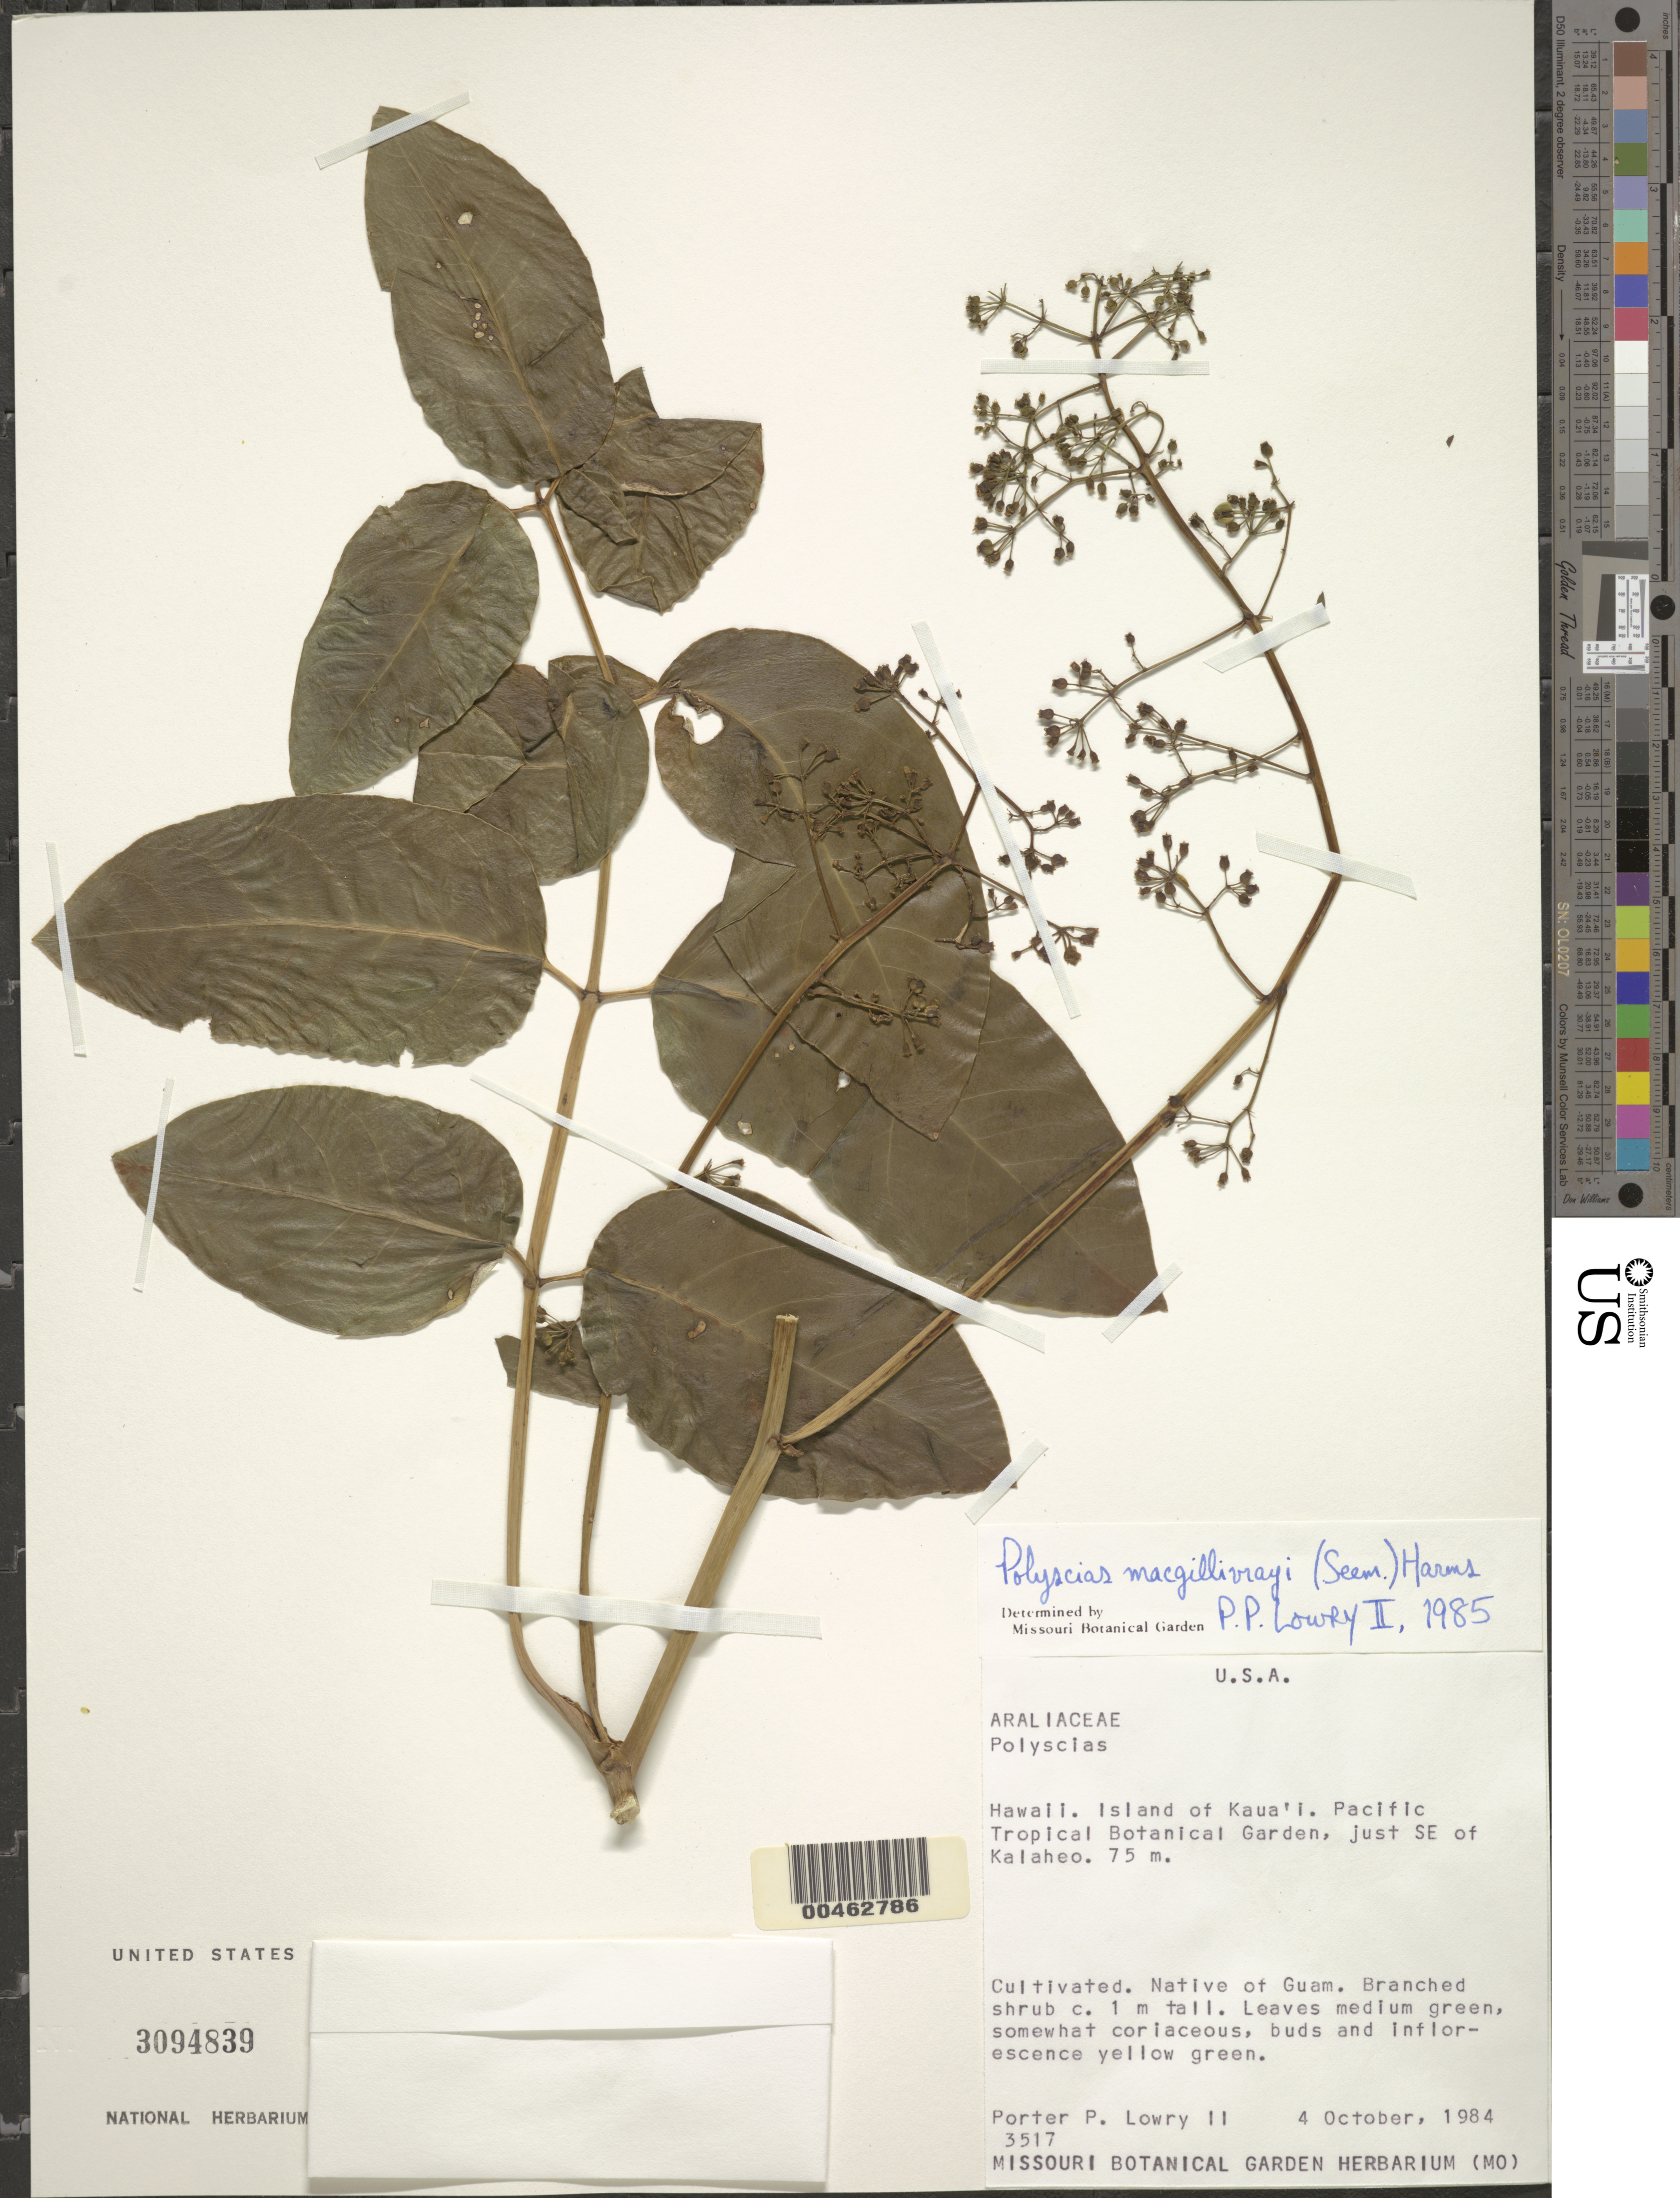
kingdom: Plantae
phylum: Tracheophyta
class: Magnoliopsida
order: Apiales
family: Araliaceae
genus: Polyscias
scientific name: Polyscias macgillivrayi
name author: Harms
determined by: Lowry, P. P., (MO), Missouri Botanical Garden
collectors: P. P. Lowry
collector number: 3517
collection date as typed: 4 Oct 1984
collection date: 1984-10-04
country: United States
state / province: Hawaii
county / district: Kauai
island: Kaua'i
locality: Pacific Tropical Botanical Garden, just SE of Kalaheo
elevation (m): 75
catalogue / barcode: US 3094839